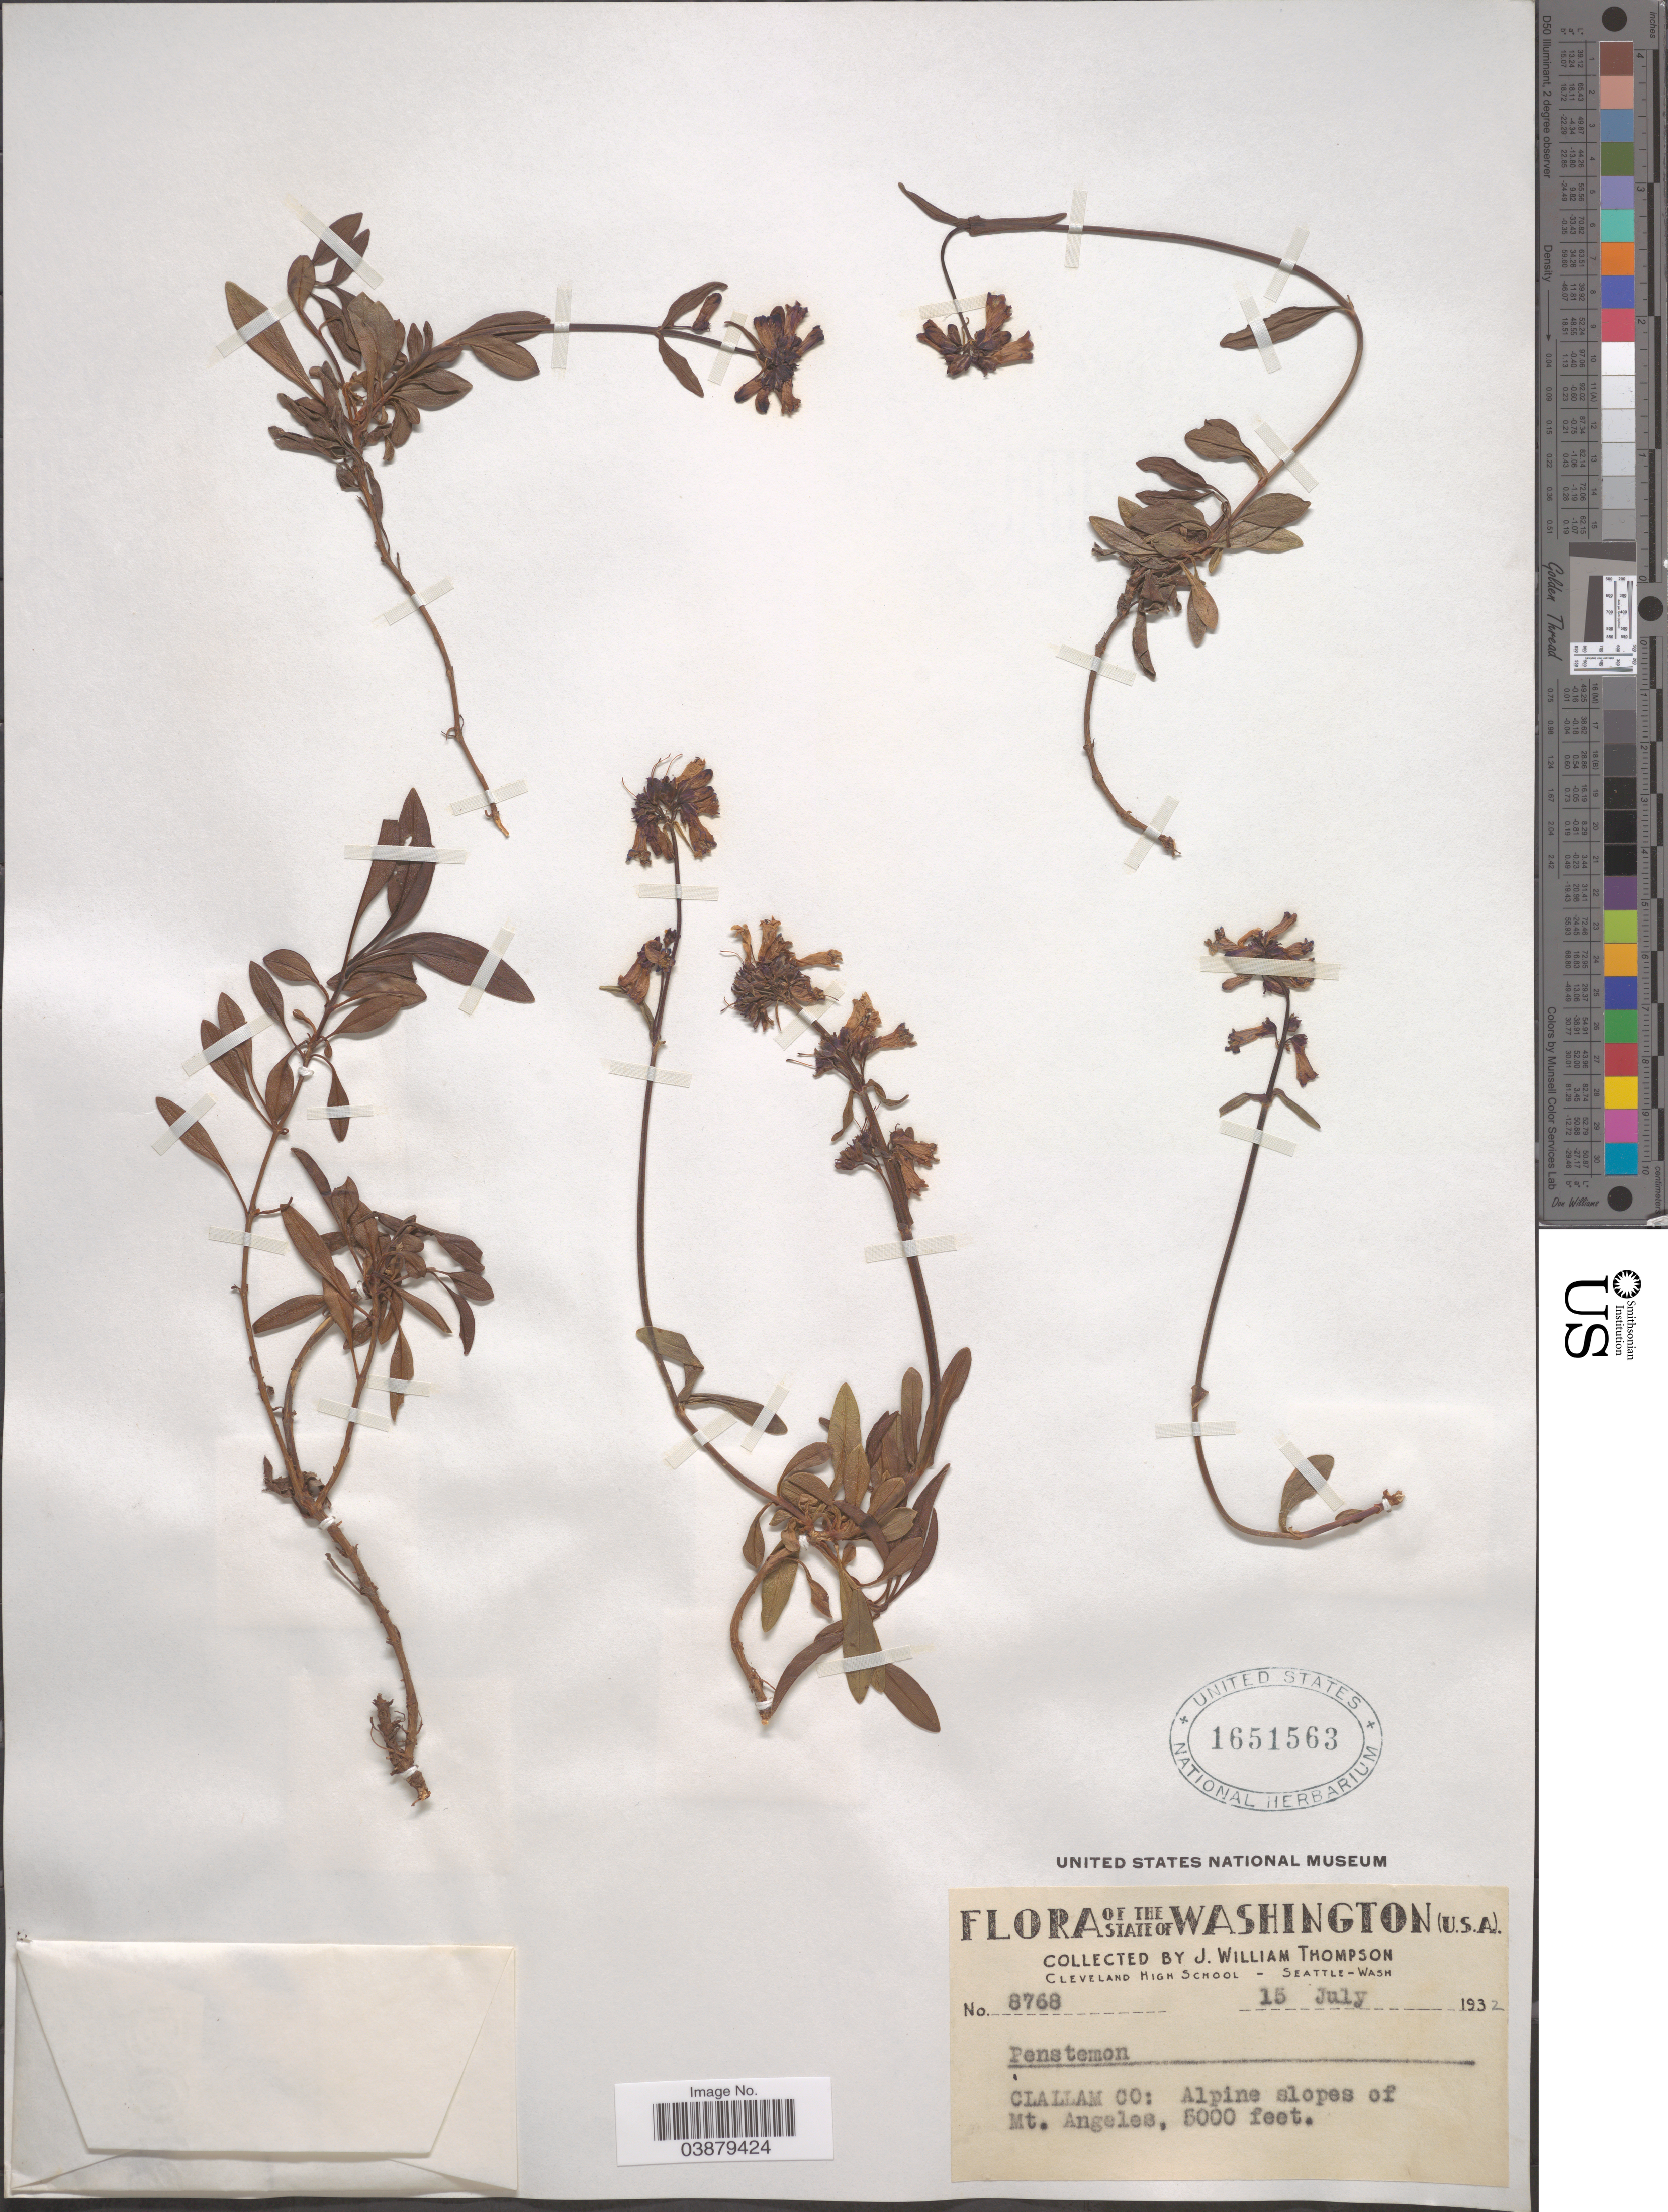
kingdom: Plantae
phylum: Tracheophyta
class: Magnoliopsida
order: Lamiales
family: Plantaginaceae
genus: Penstemon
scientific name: Penstemon sp.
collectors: J. W. Thompson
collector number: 8768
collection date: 1932-07-15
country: United States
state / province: Washington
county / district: Clallam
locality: Clallam Co: Alpine slopes of Mt. Angeles.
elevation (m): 1524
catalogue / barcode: US 1651563